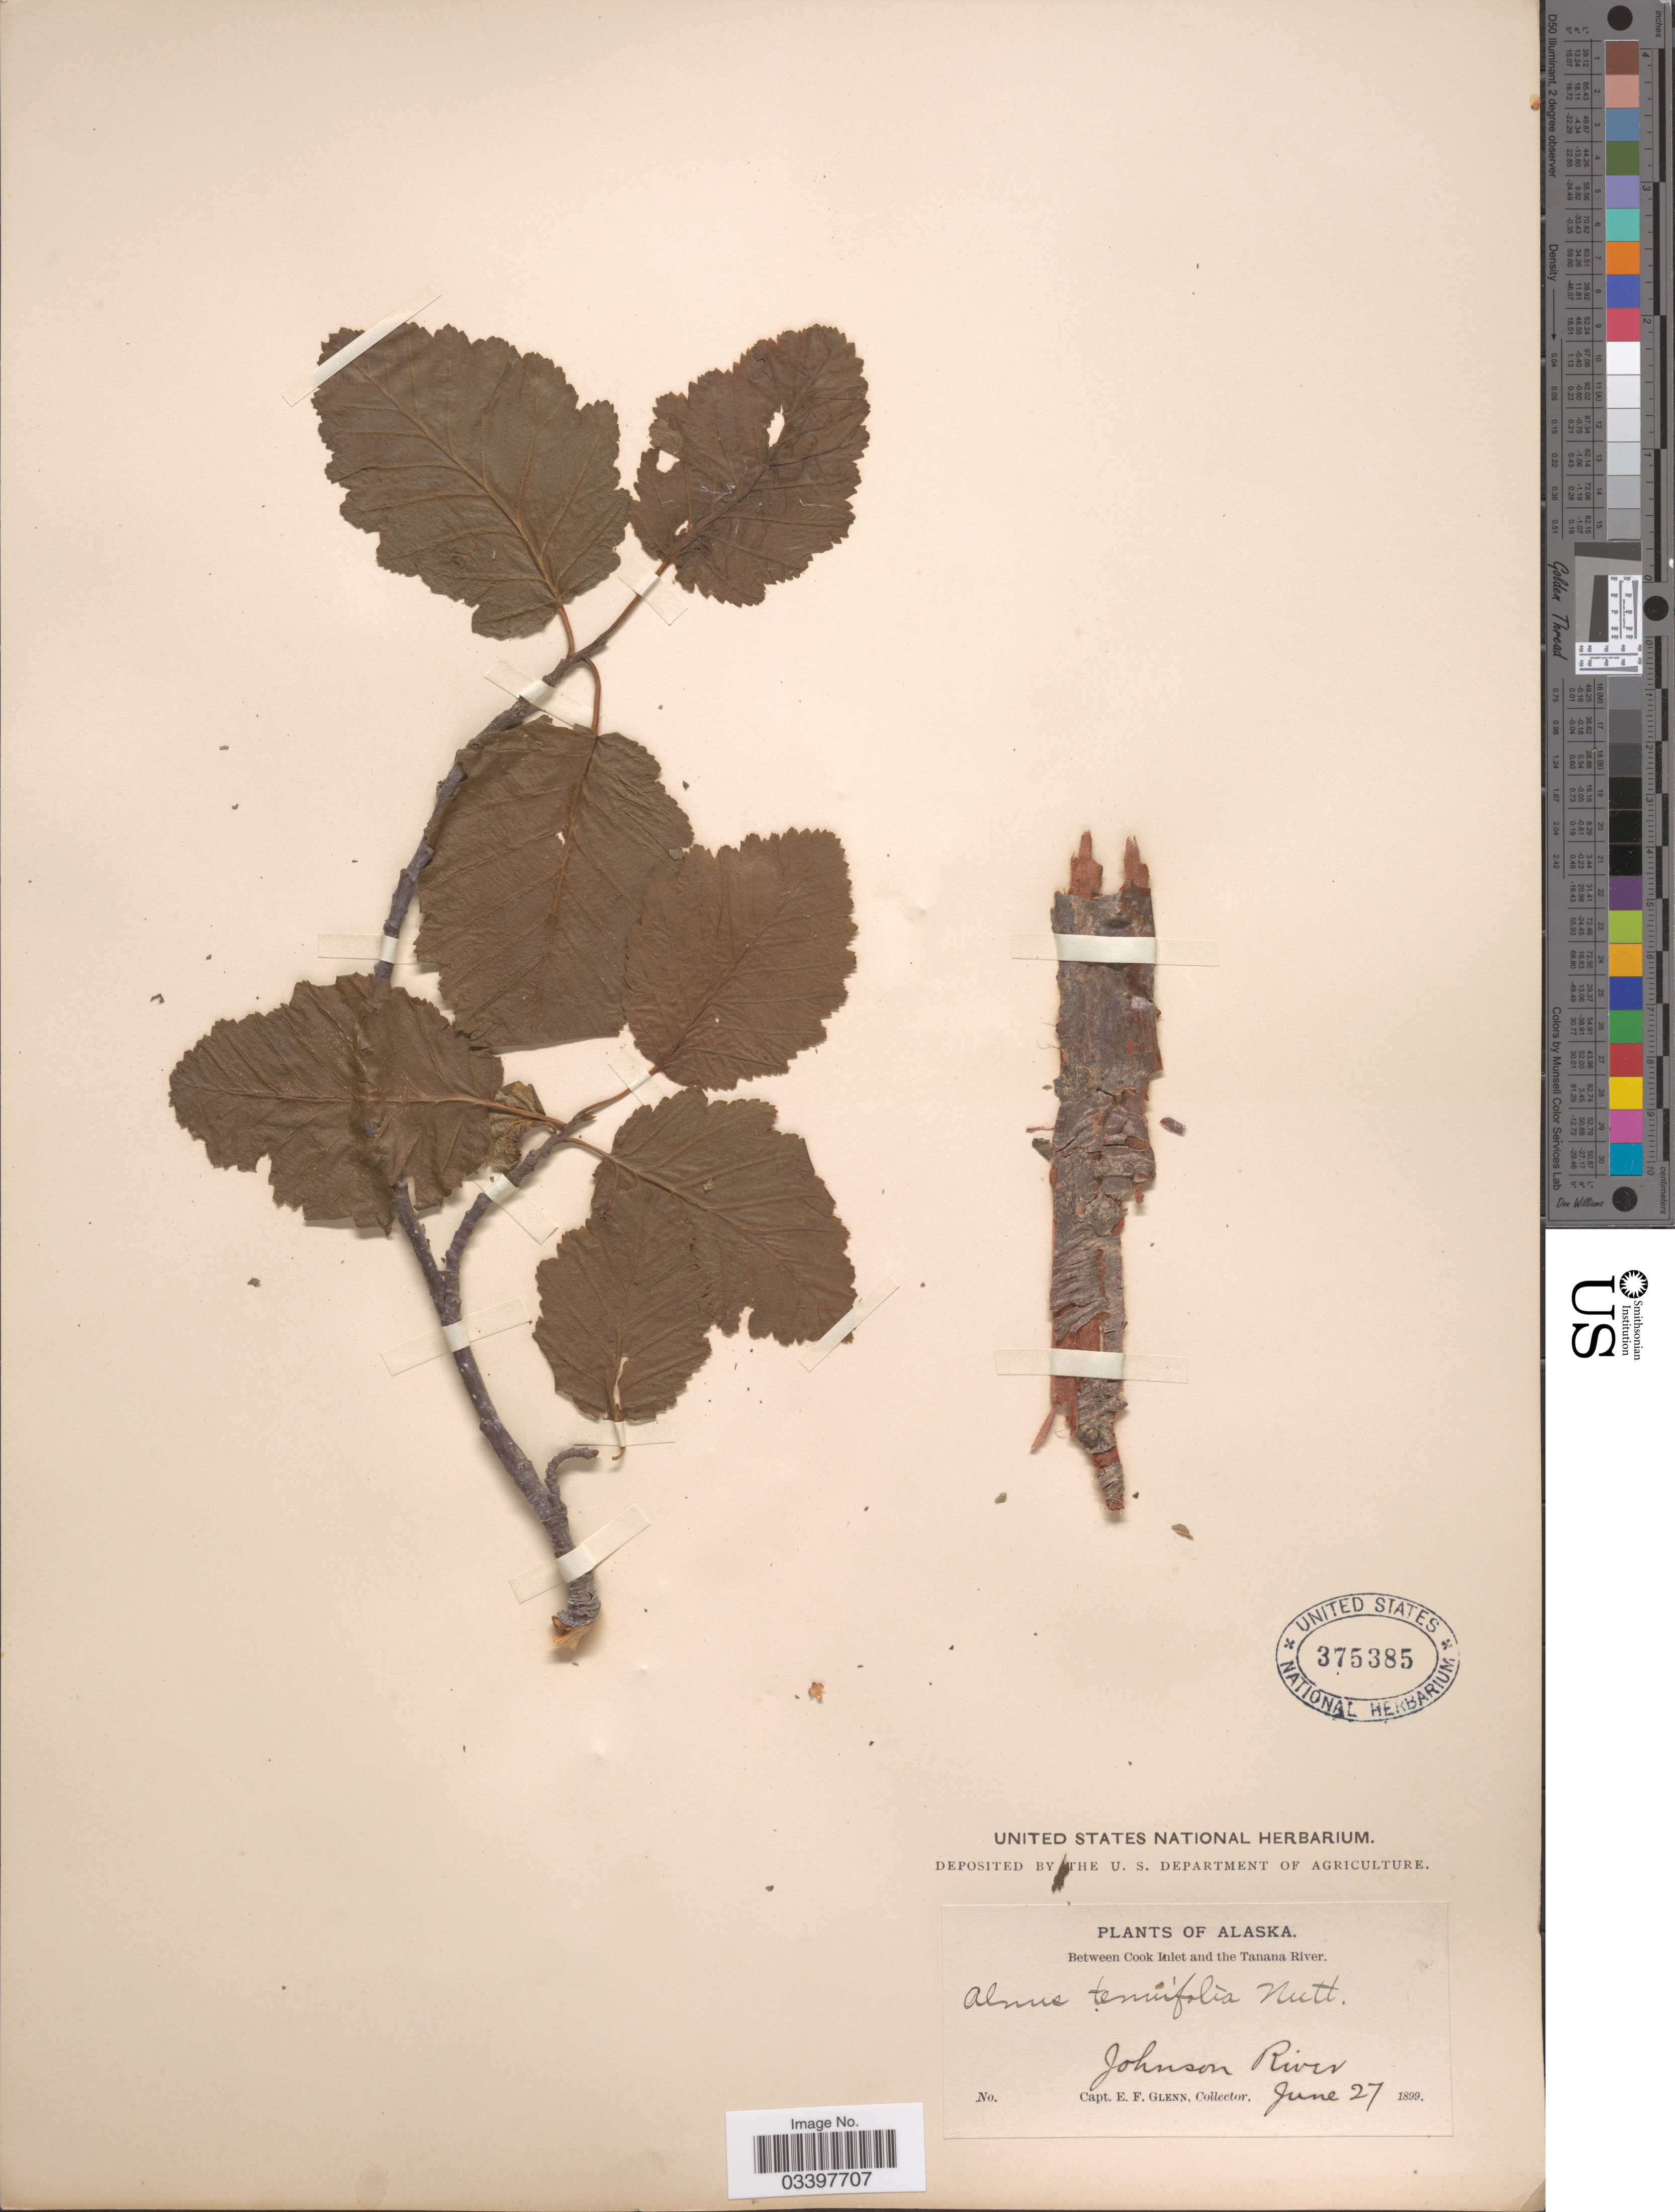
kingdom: Plantae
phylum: Tracheophyta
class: Magnoliopsida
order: Fagales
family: Betulaceae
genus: Alnus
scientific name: Alnus incana subsp. rugosa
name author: (Du Roi) R.T. Clausen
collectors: E. Glenn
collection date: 1899-06-27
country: United States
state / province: Alaska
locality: Between Cook Inlet and the Tanana River. Johnson River.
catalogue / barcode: US 375385